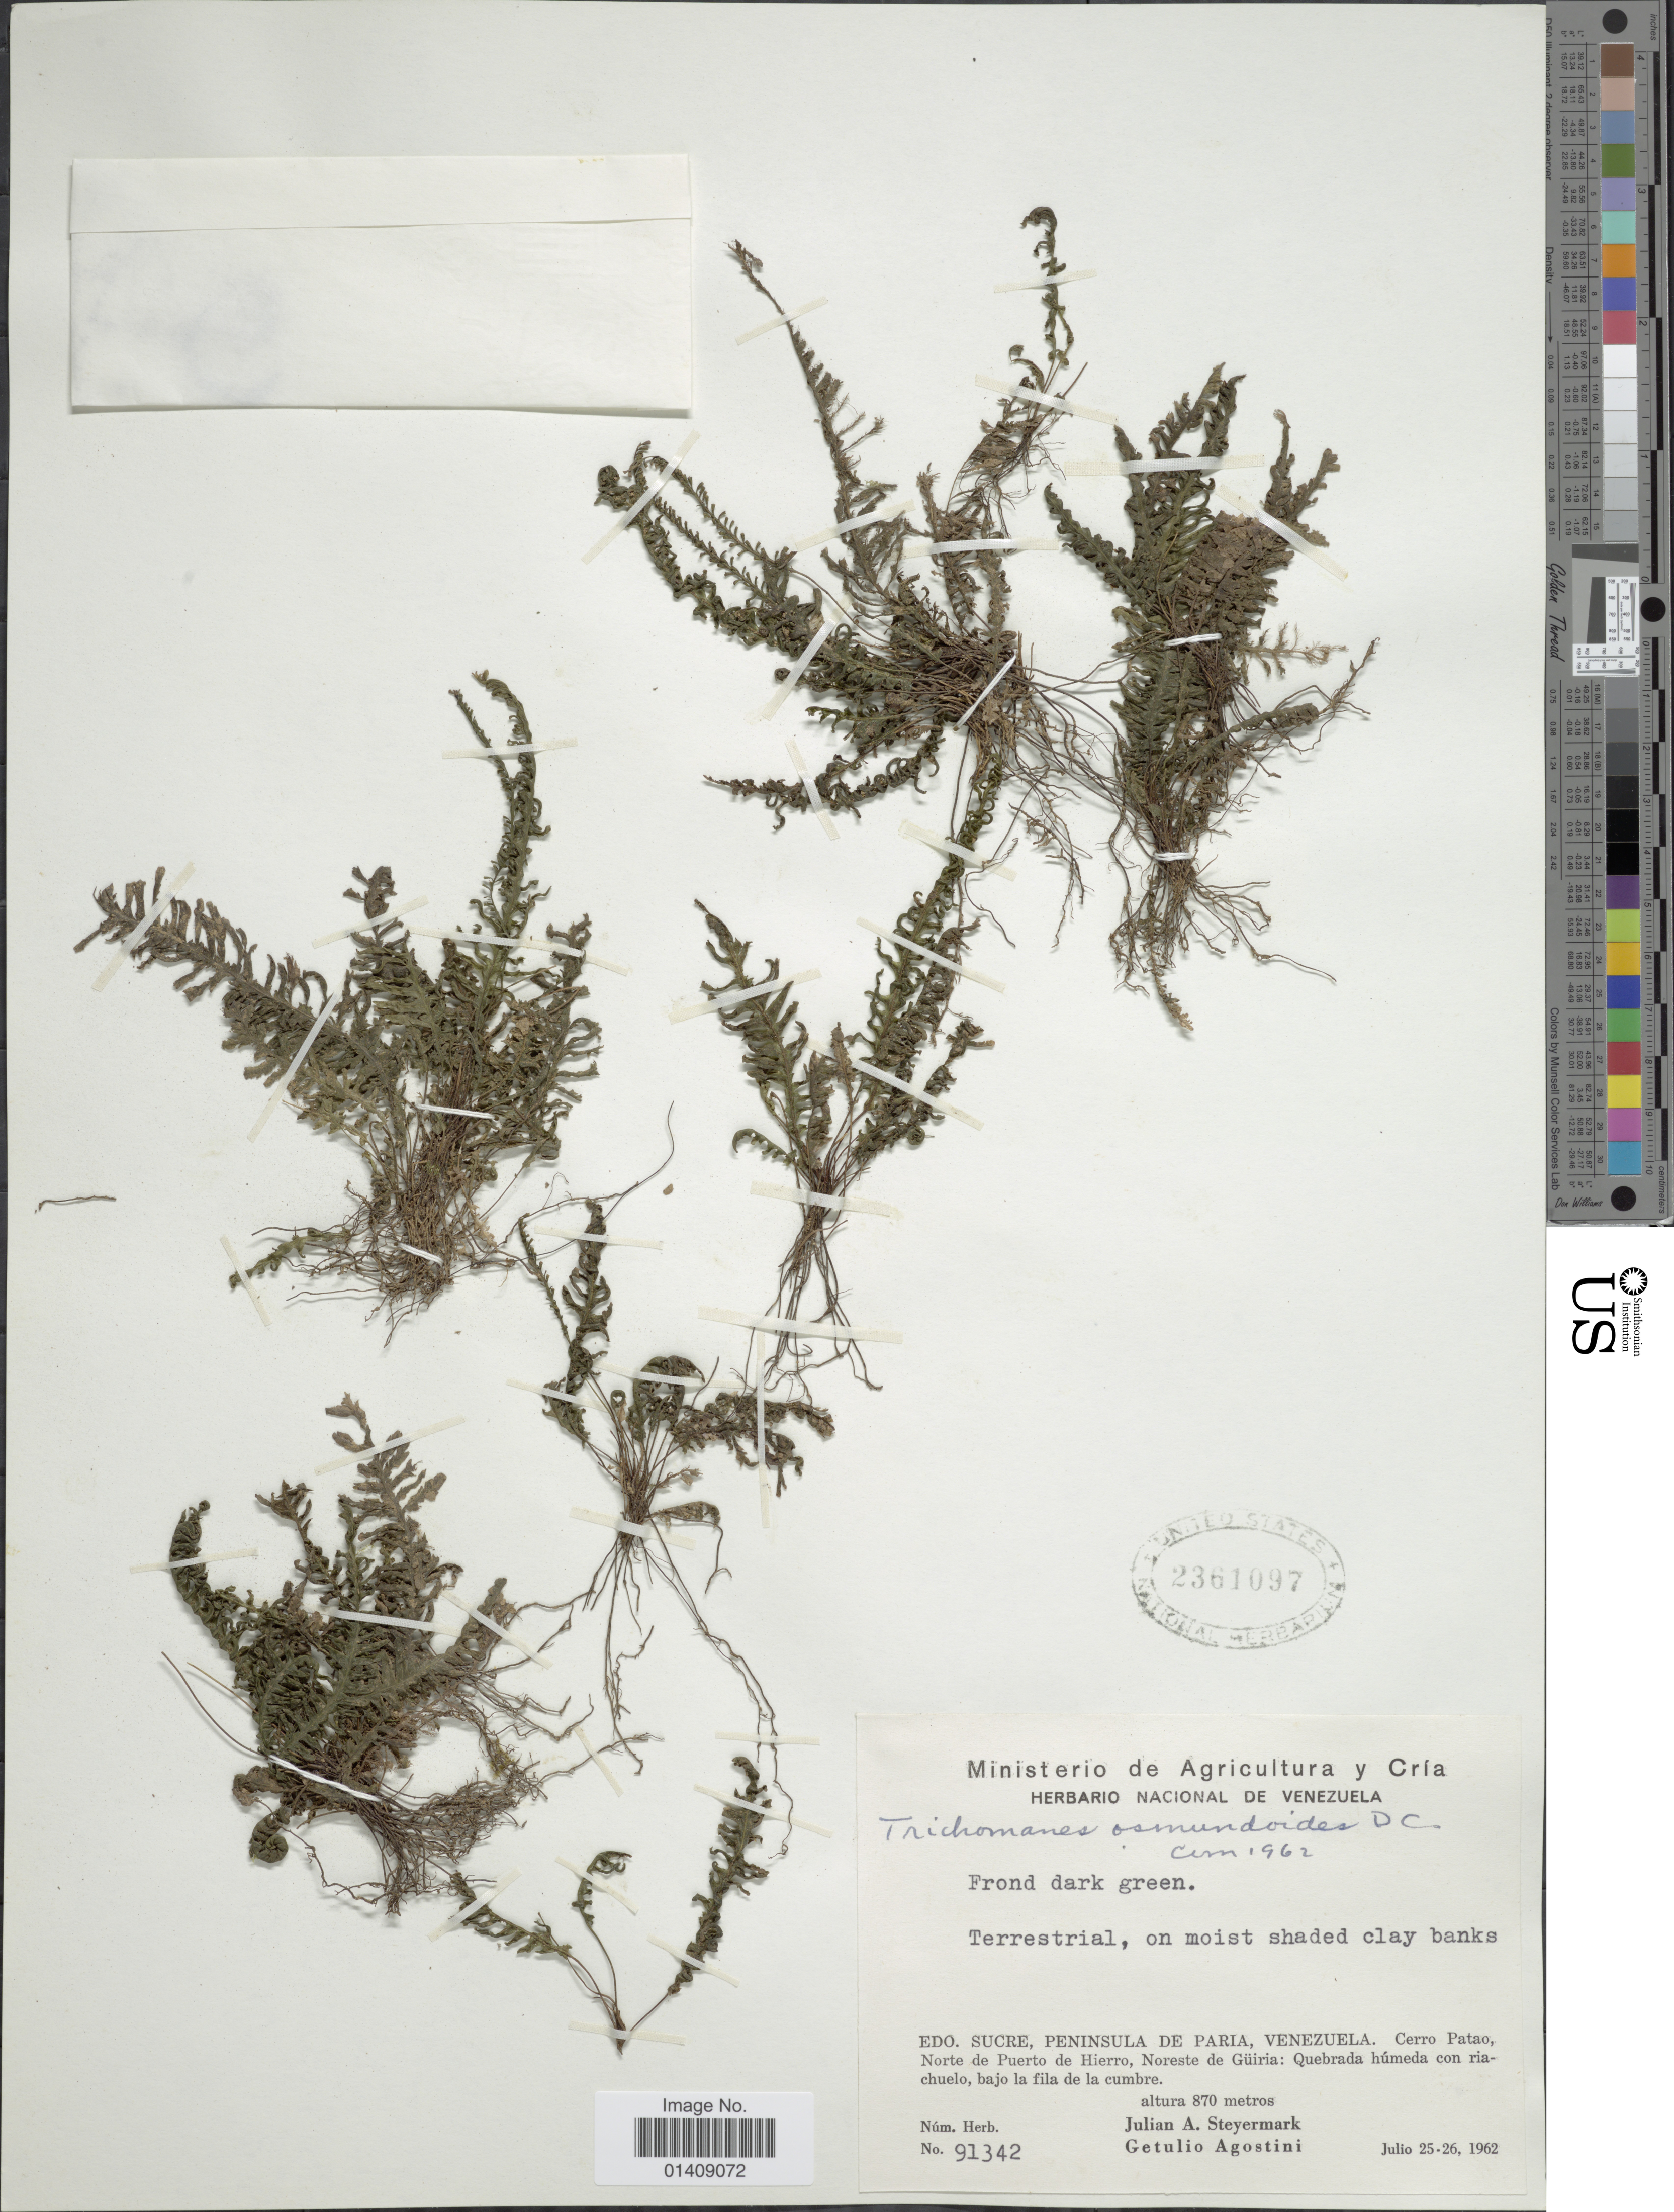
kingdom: Plantae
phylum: Tracheophyta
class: Polypodiopsida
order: Hymenophyllales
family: Hymenophyllaceae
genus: Trichomanes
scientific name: Trichomanes osmundoides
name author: DC. ex Poir.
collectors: J. Steyermark & G. Agostini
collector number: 91342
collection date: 1962-07-25/1962-07-26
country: Venezuela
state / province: Sucre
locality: Peninsula de Paria, Cerro Patao, Norte de Puerto de Hierro, Noreste de Güiria; Quebrada húmeda con riachuelo, bajo la filia de la cumbre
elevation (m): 870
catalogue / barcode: US 2361097